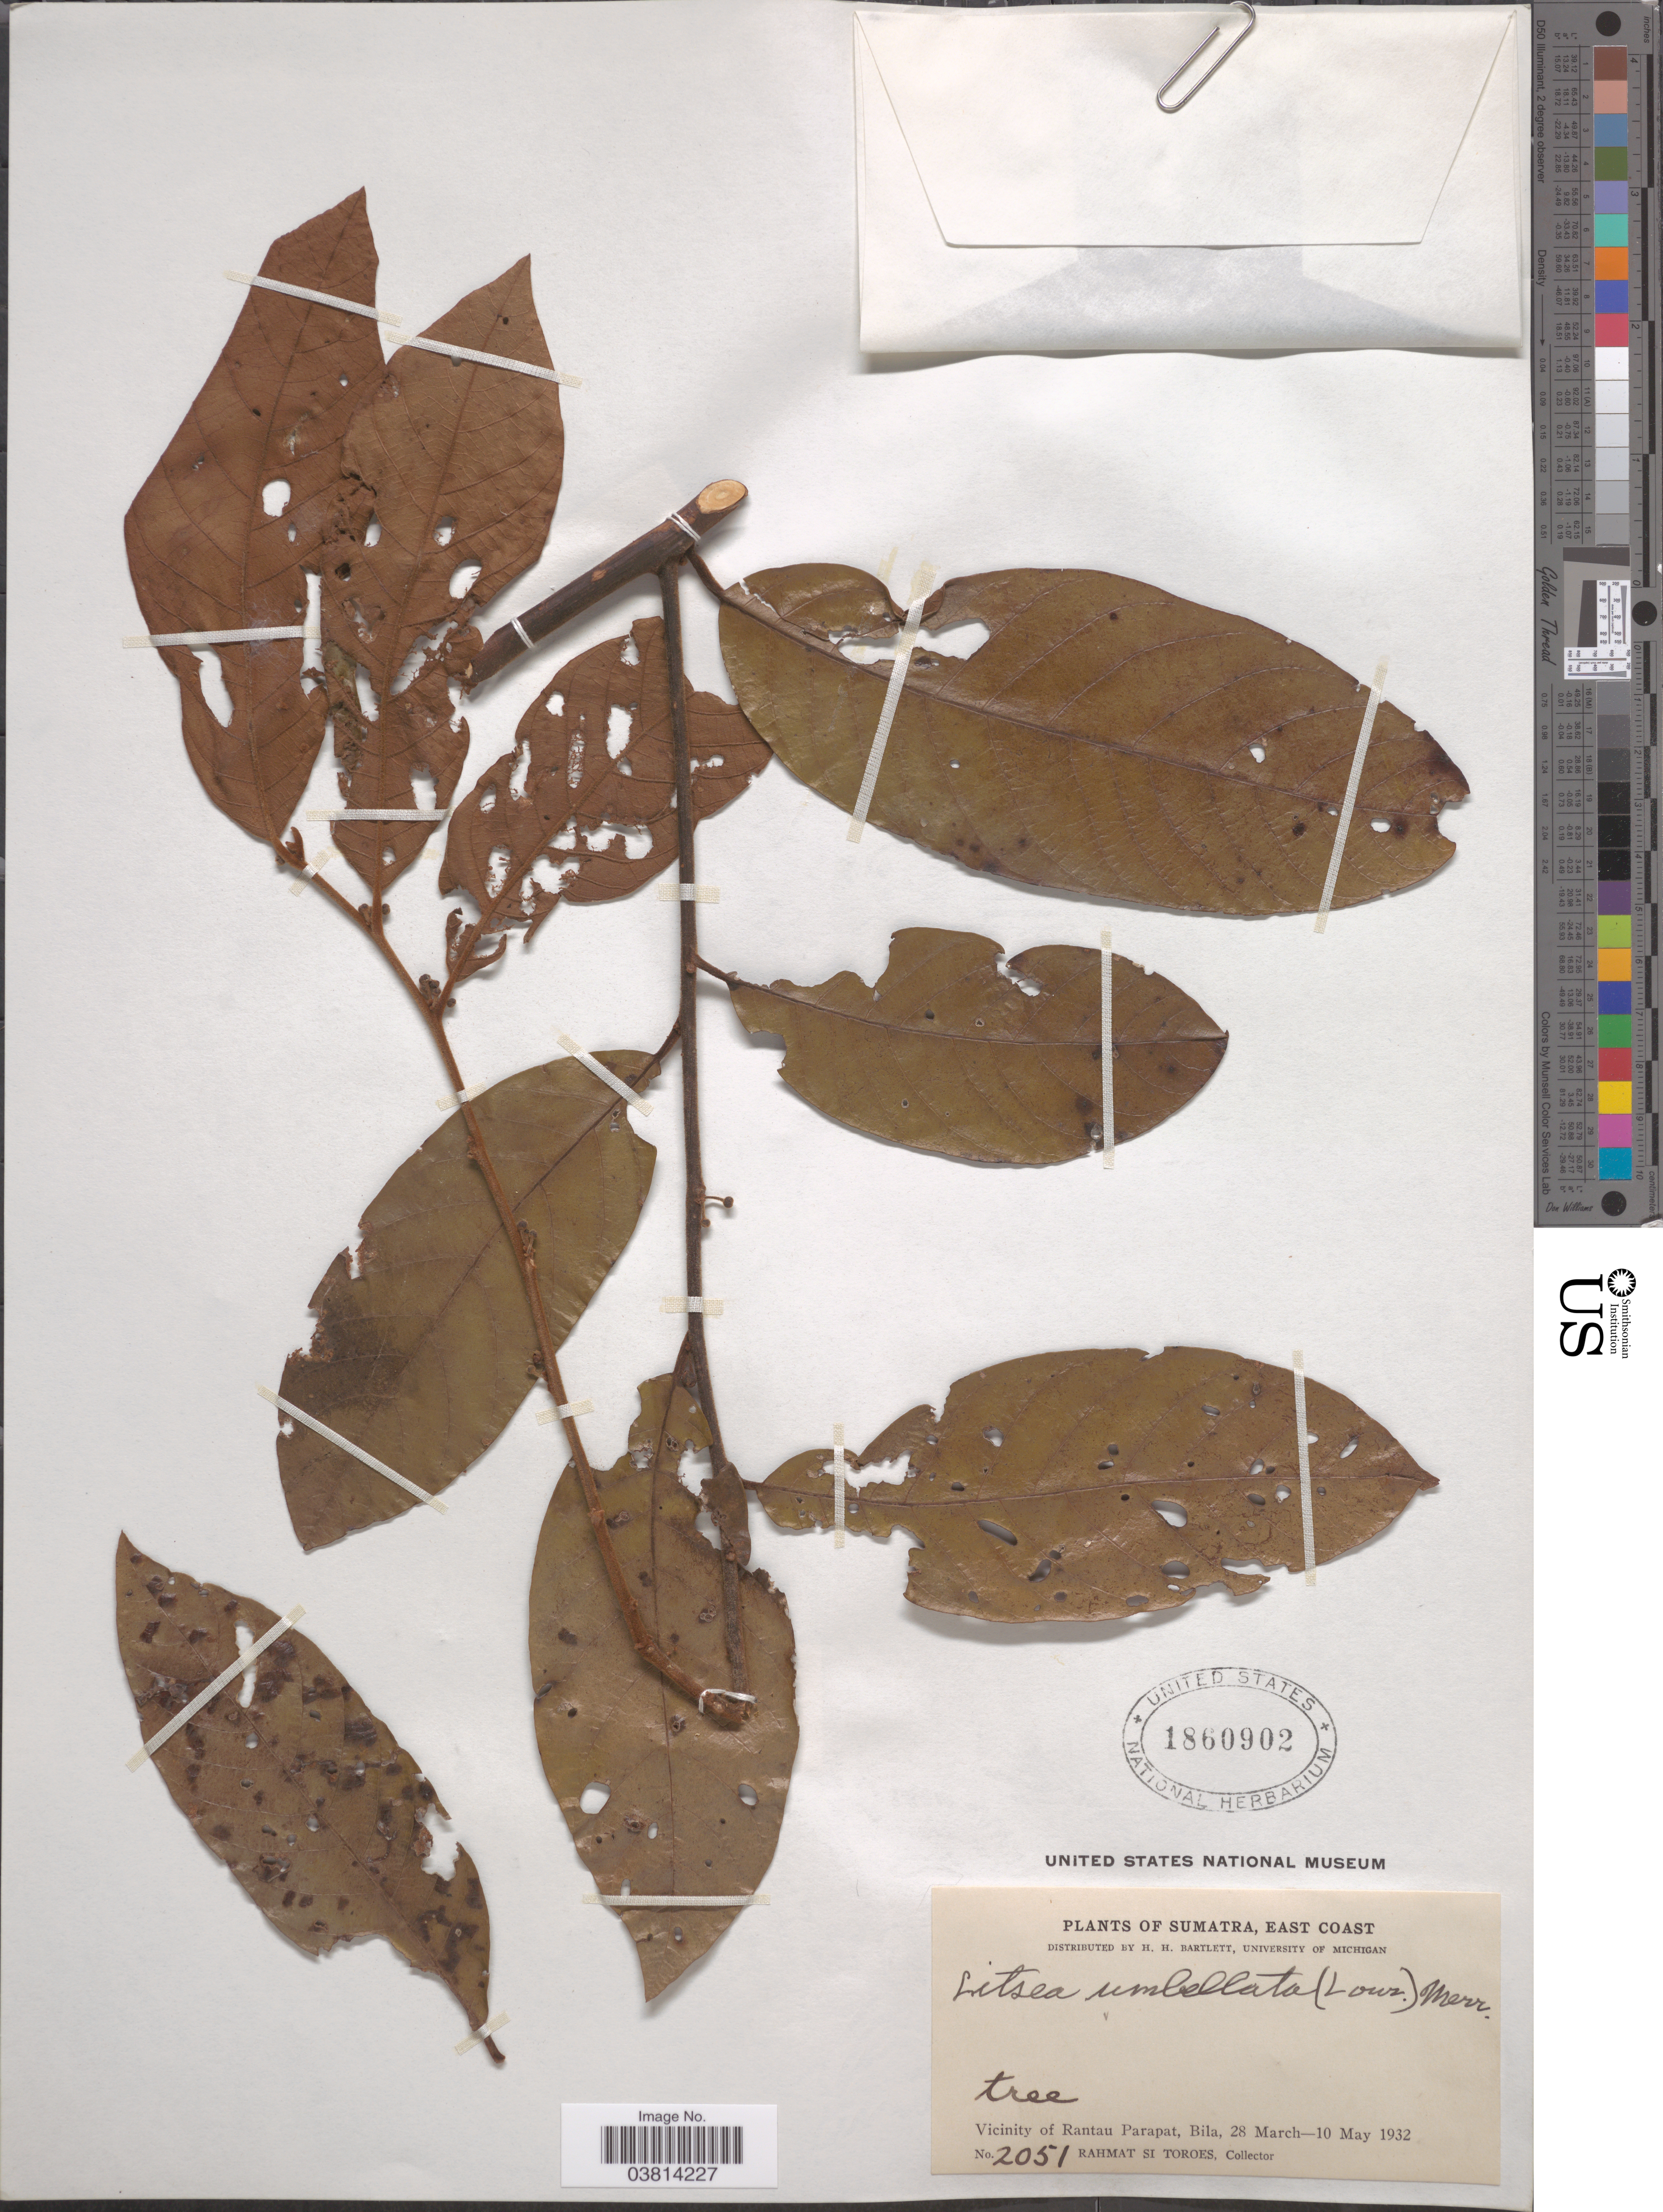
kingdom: Plantae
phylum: Tracheophyta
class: Magnoliopsida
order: Laurales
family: Lauraceae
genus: Litsea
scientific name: Litsea amara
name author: Blume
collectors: Rahmat Si Boeea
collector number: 2051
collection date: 1932-03-28/1932-05-10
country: Indonesia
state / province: Sumatra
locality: East Coast. Vicinity of Rantau Parapat, Bila.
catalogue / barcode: US 1860902